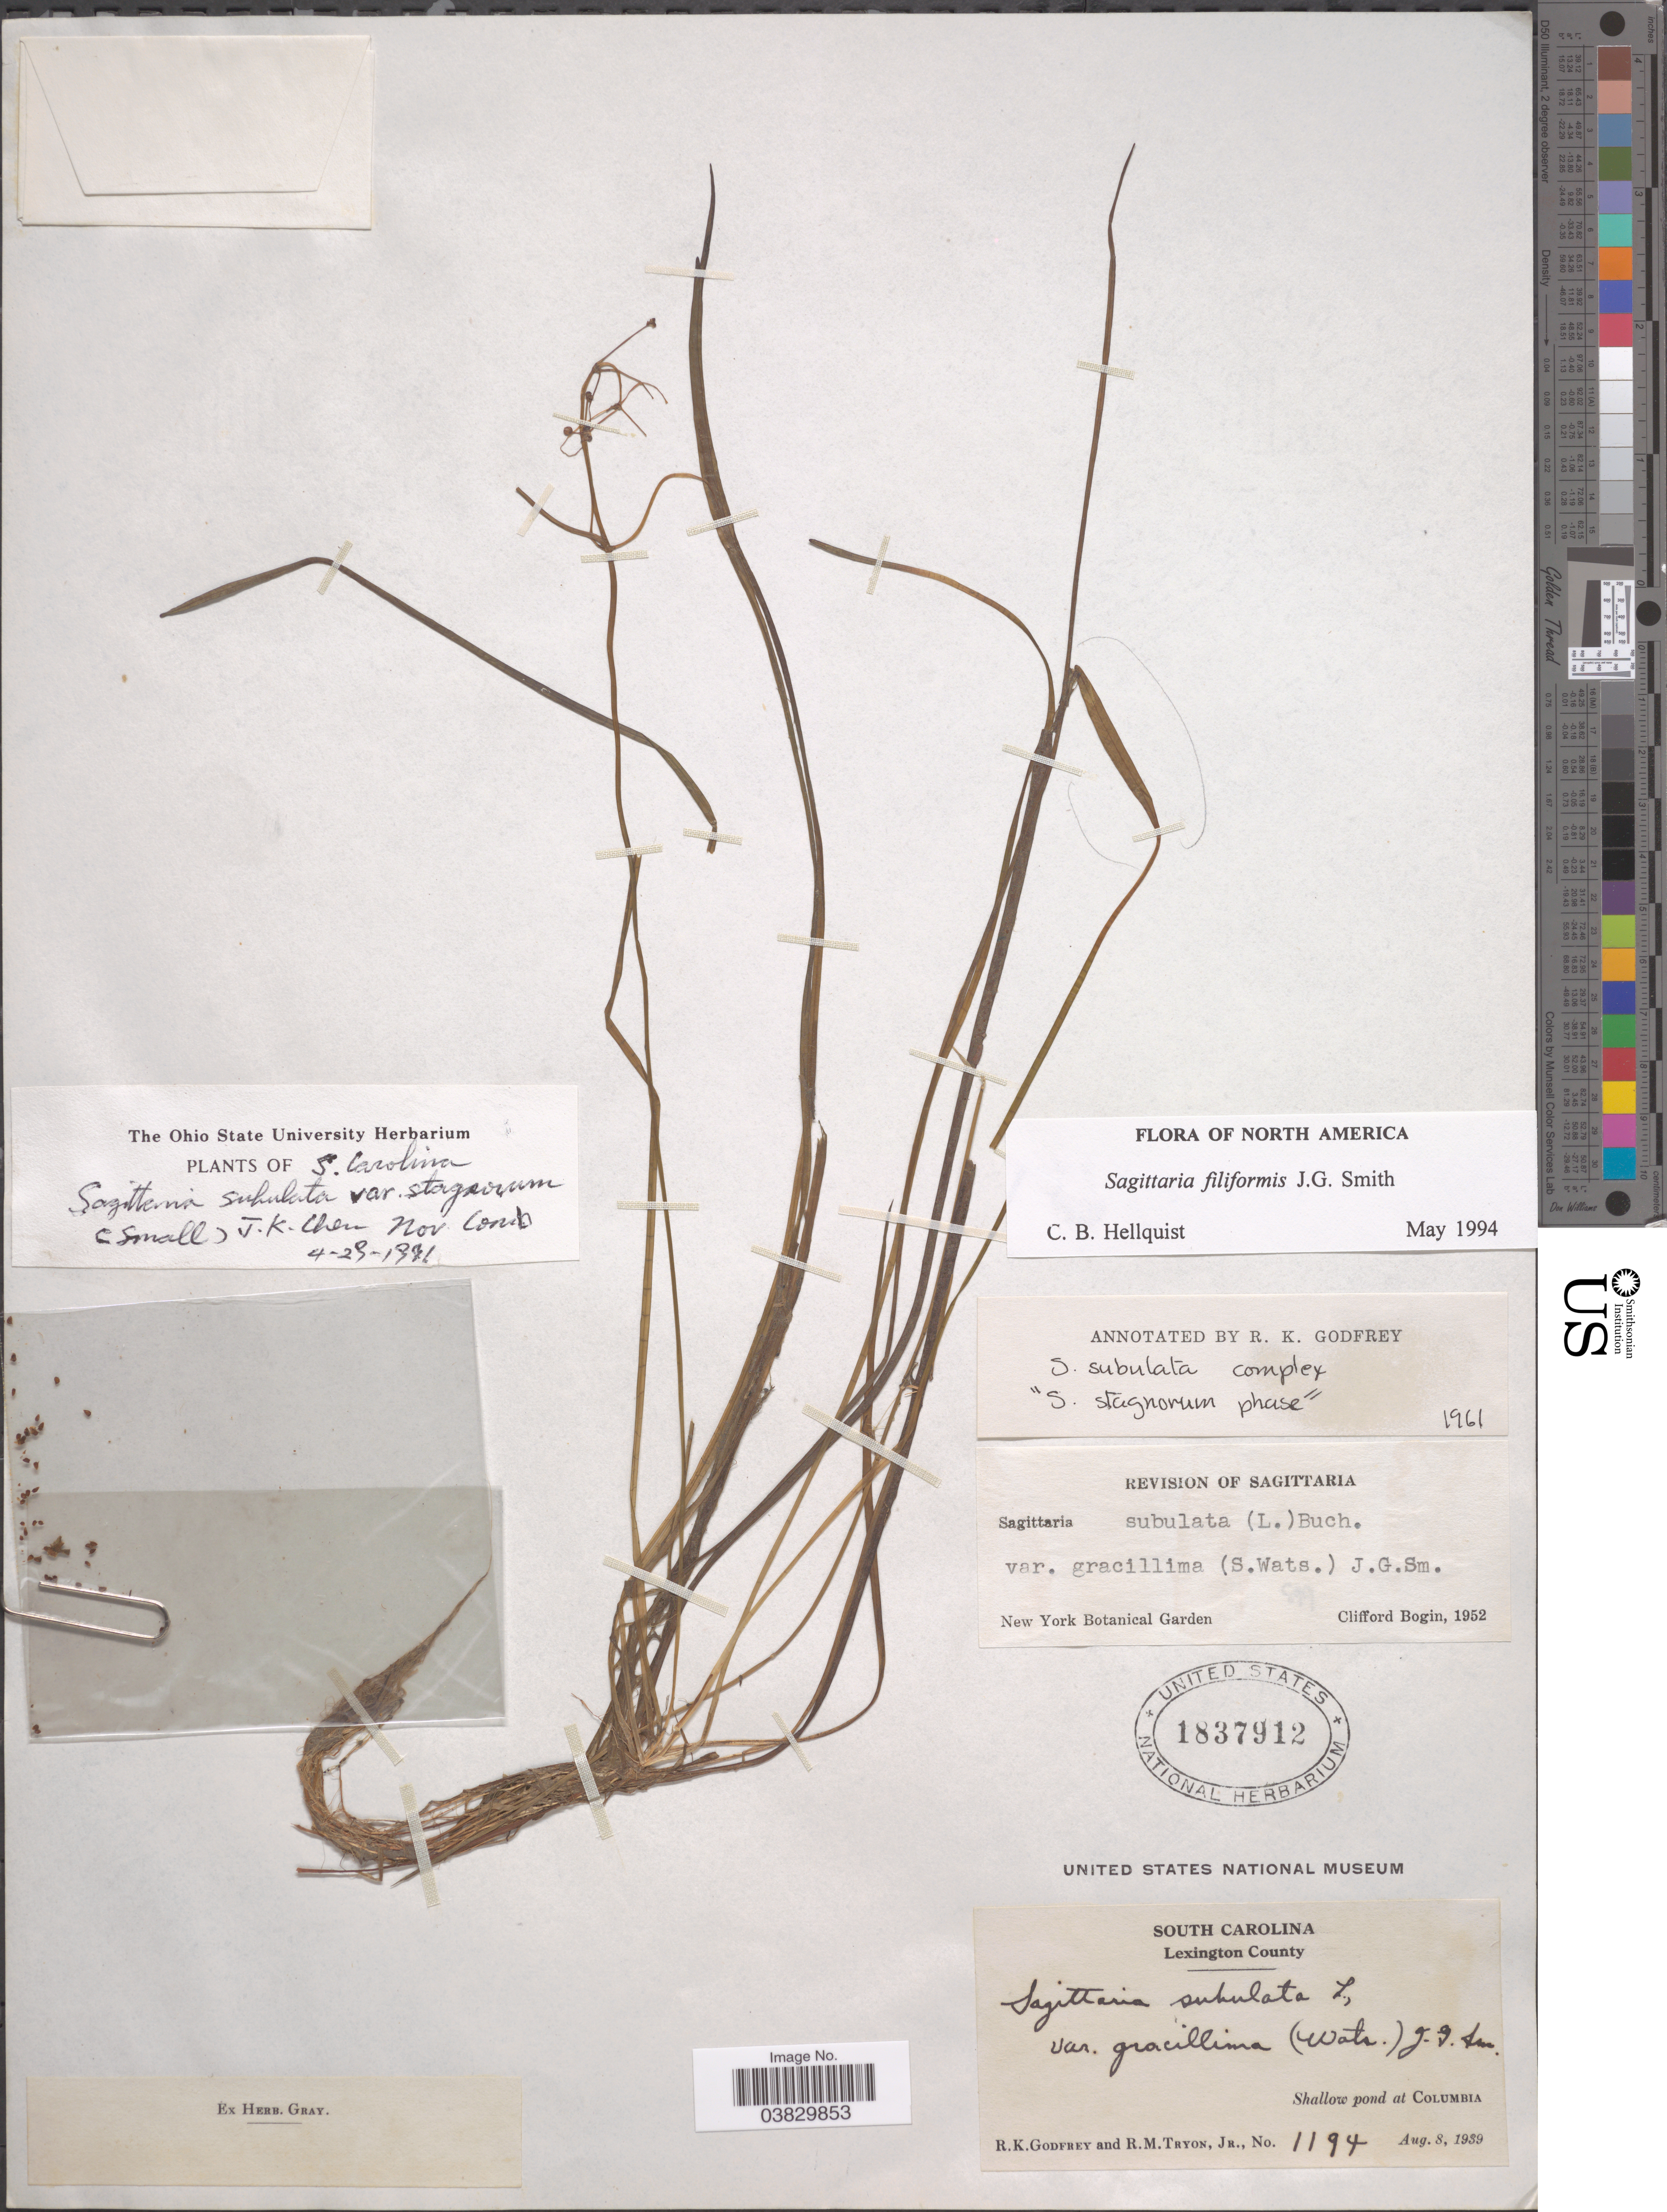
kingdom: Plantae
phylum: Tracheophyta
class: Liliopsida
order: Alismatales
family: Alismataceae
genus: Sagittaria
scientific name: Sagittaria filiformis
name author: J.G. Sm.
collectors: R. K. Godfrey & R. Tryon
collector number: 1194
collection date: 1939-08-08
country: United States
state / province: South Carolina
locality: Lexington County. Shallow pond at Columbia.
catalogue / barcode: US 1837912